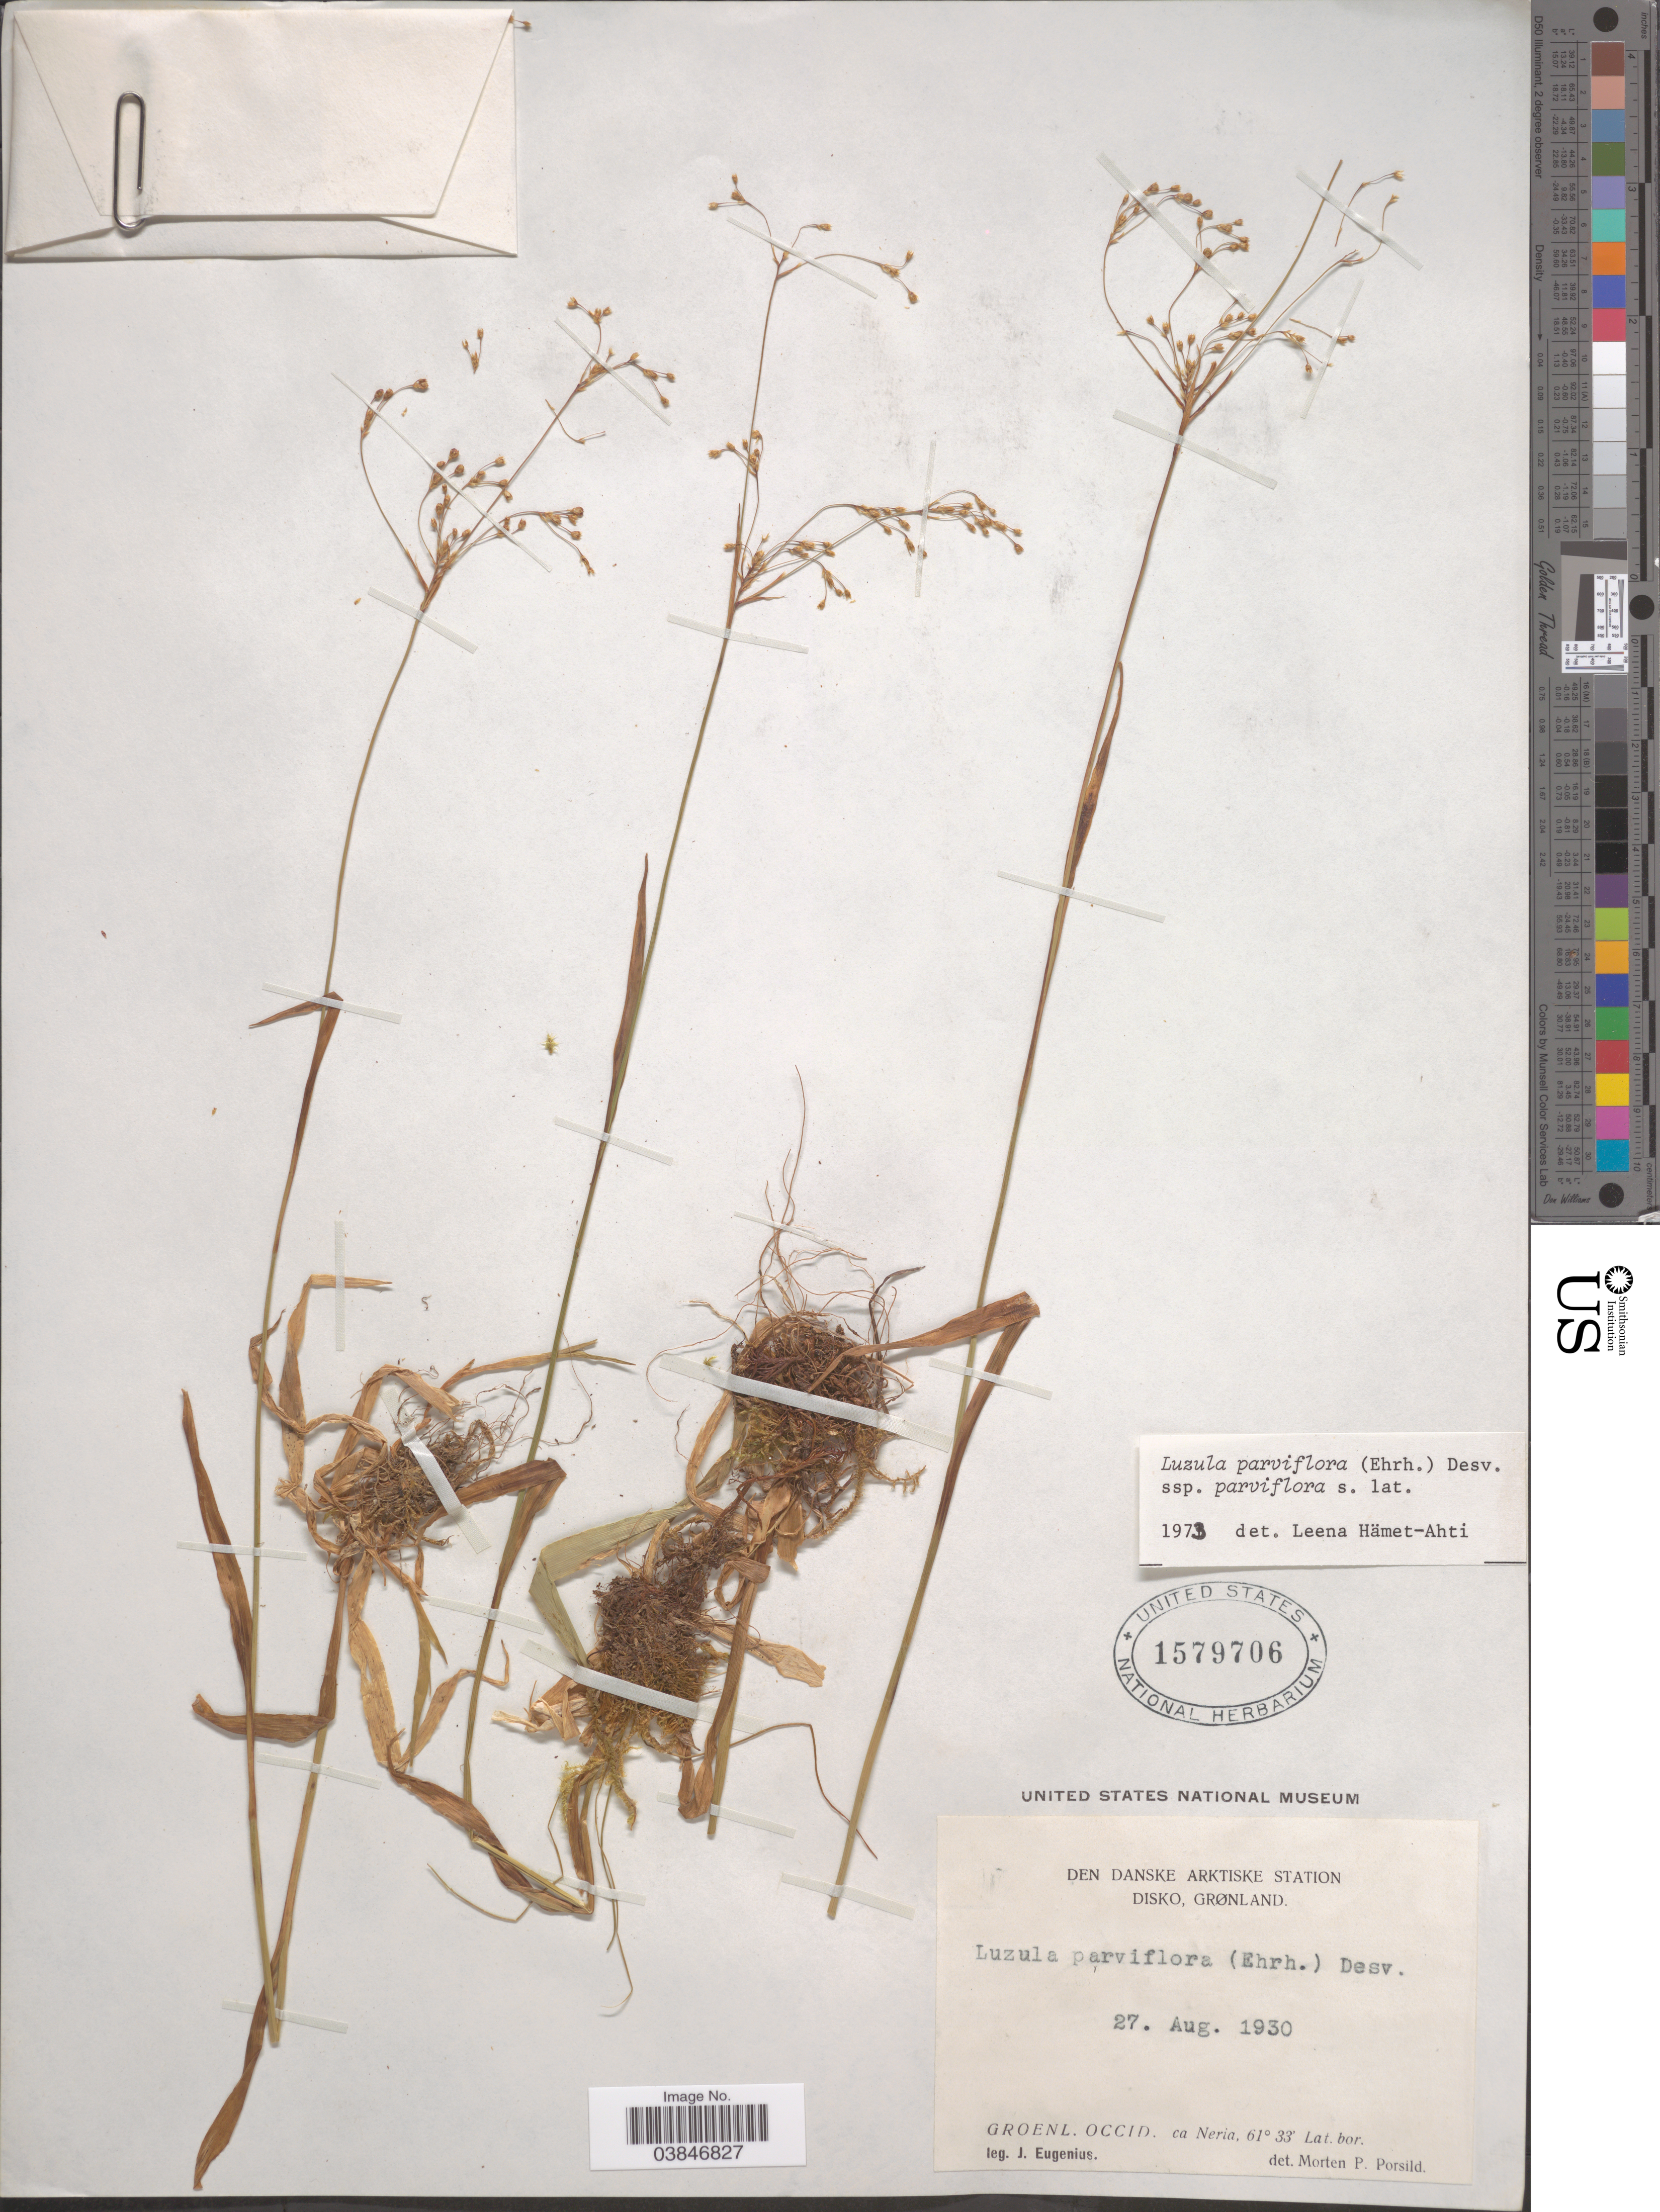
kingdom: Plantae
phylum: Tracheophyta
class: Liliopsida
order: Poales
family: Juncaceae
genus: Luzula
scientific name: Luzula parviflora subsp. parviflora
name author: (Ehrh.) Desv.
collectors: J. Eugenius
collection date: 1930-08-27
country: Greenland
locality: Den Danske Arktiske Station. Disko, Grønland. Groenl. Occid. ca Neria.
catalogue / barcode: US 1579706